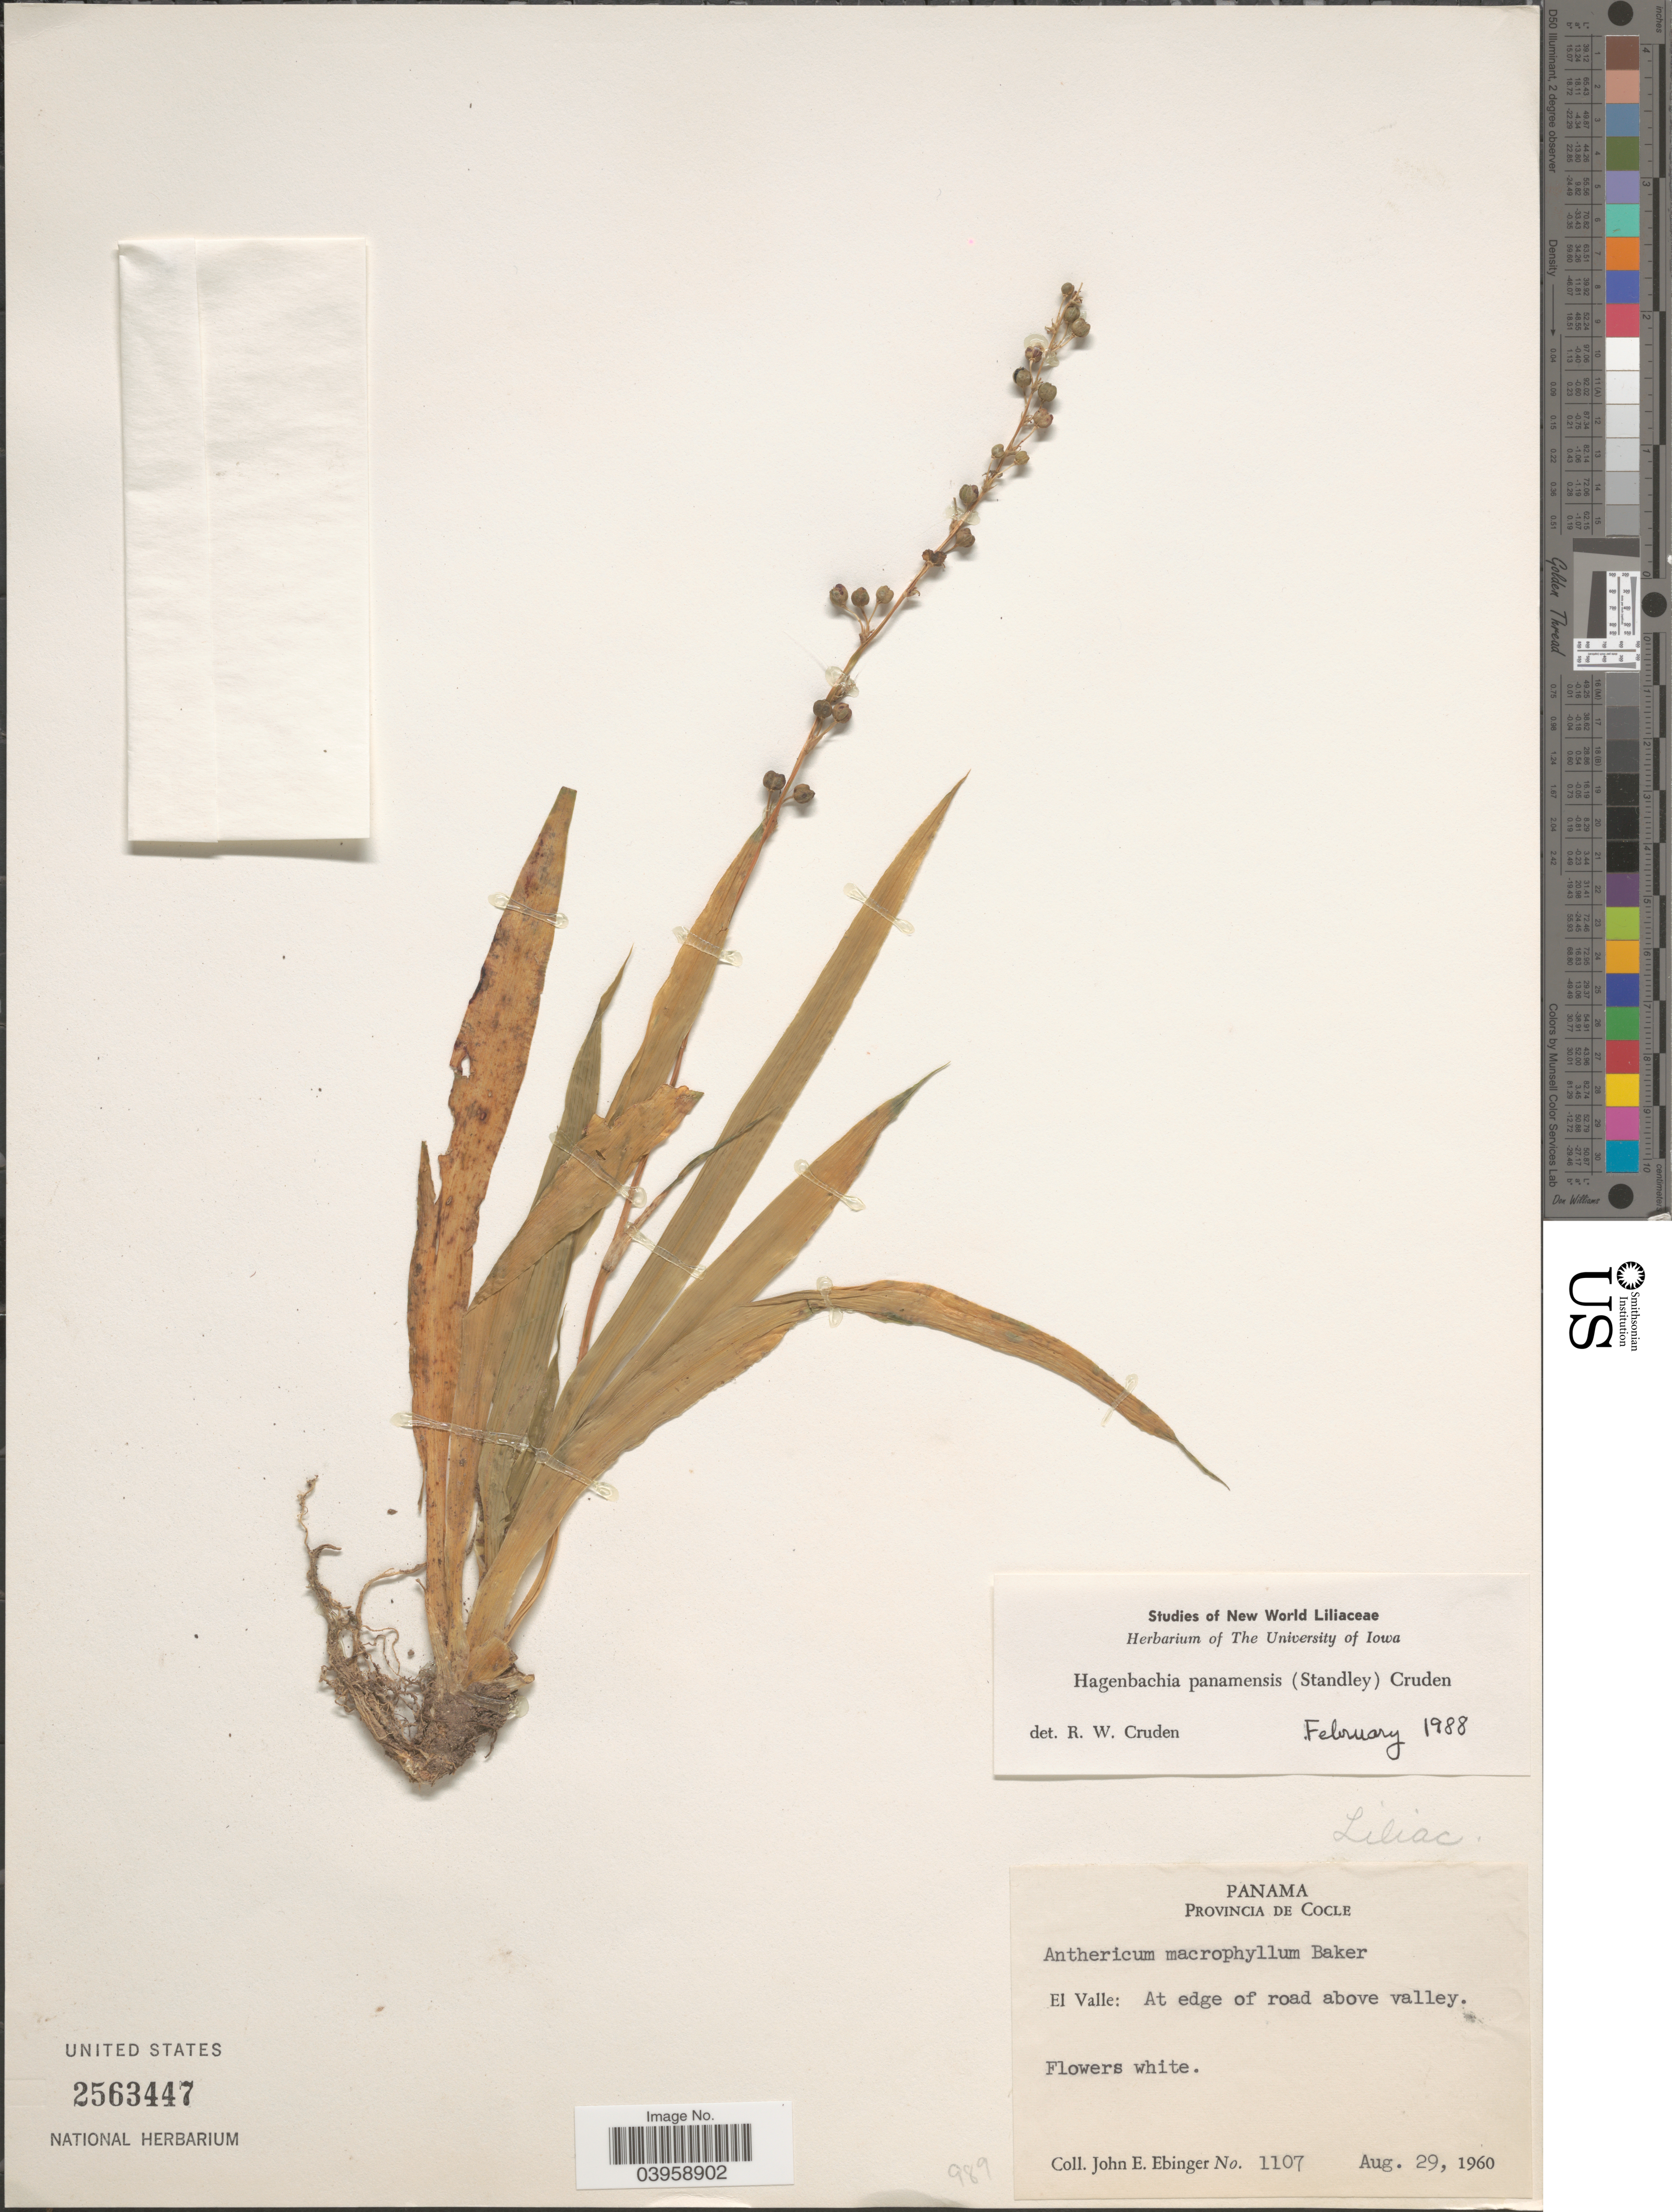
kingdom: Plantae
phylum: Tracheophyta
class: Liliopsida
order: Asparagales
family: Asparagaceae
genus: Hagenbachia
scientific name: Hagenbachia panamensis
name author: (Standl.) Cruden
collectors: J. Ebinger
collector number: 1107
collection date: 1960-08-29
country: Panama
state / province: Cocle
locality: El Valle: At edge of road above valley.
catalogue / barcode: US 2563447